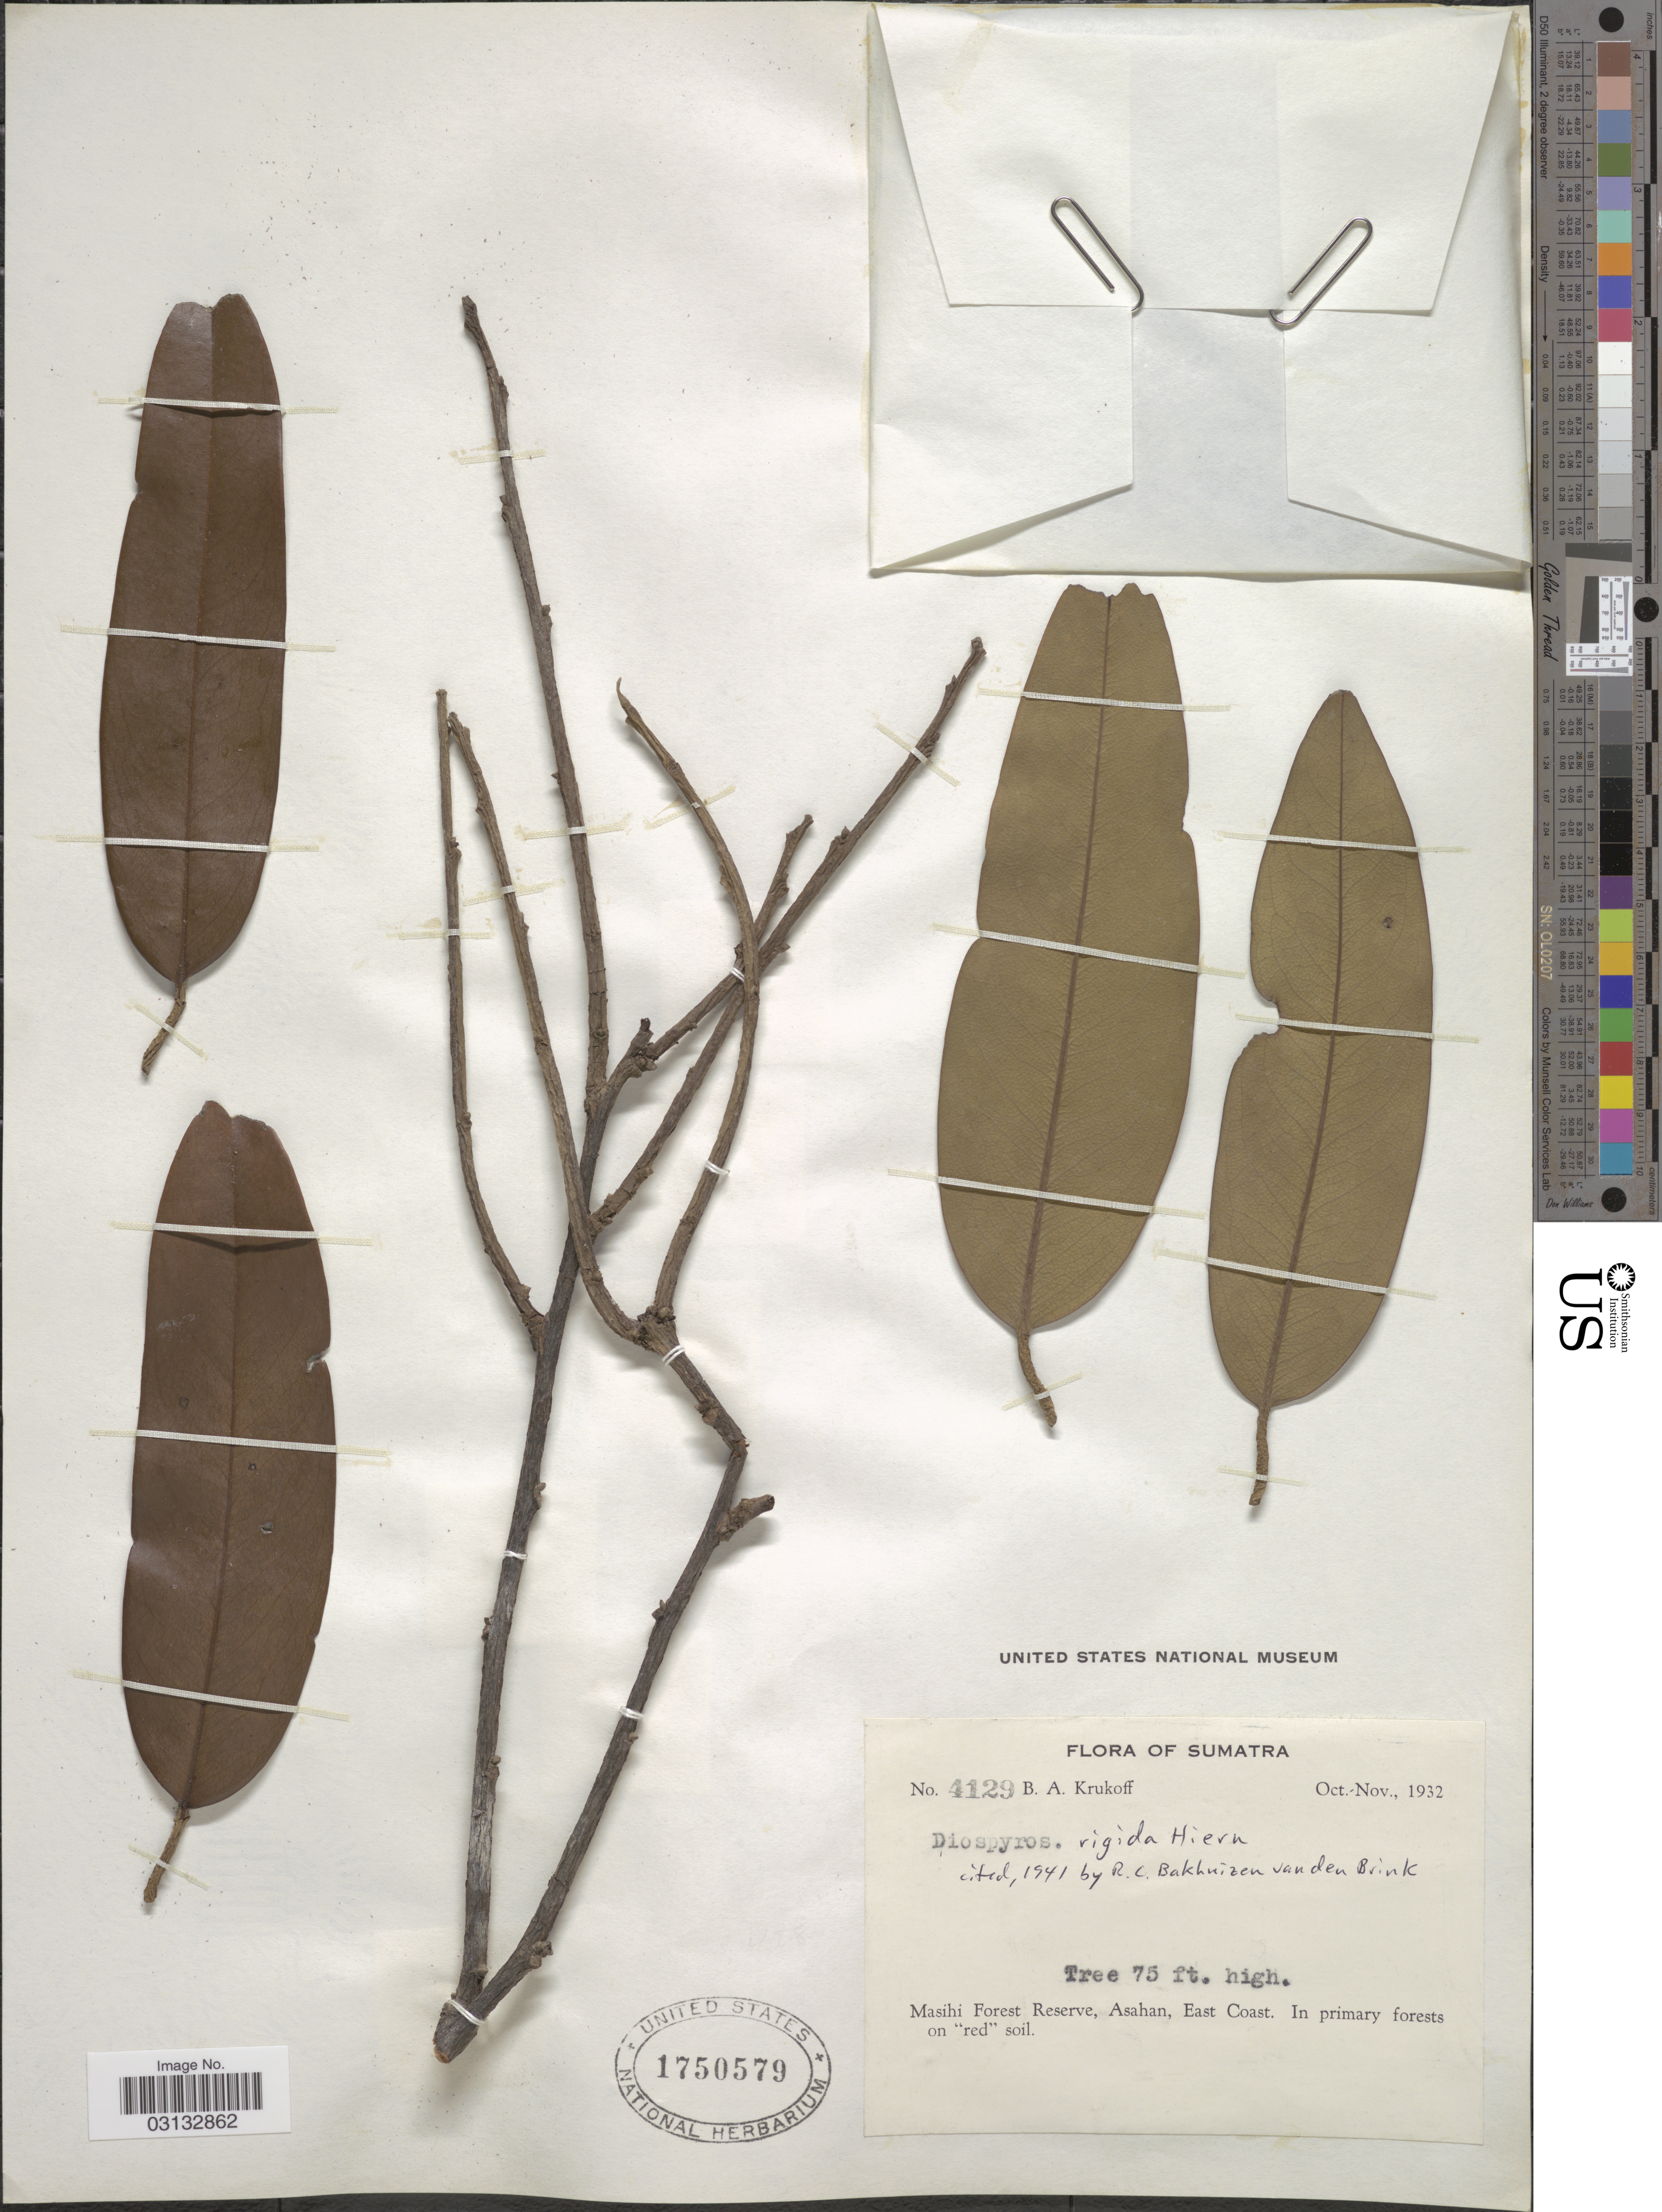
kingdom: Plantae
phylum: Tracheophyta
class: Magnoliopsida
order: Ericales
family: Ebenaceae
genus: Diospyros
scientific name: Diospyros rigida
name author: Hiern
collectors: B. A. Krukoff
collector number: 4129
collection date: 1932-10/1932-11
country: Indonesia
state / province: Sumatra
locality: Masihi Forest Reserve, Asahan, East Coast.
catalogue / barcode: US 1750579